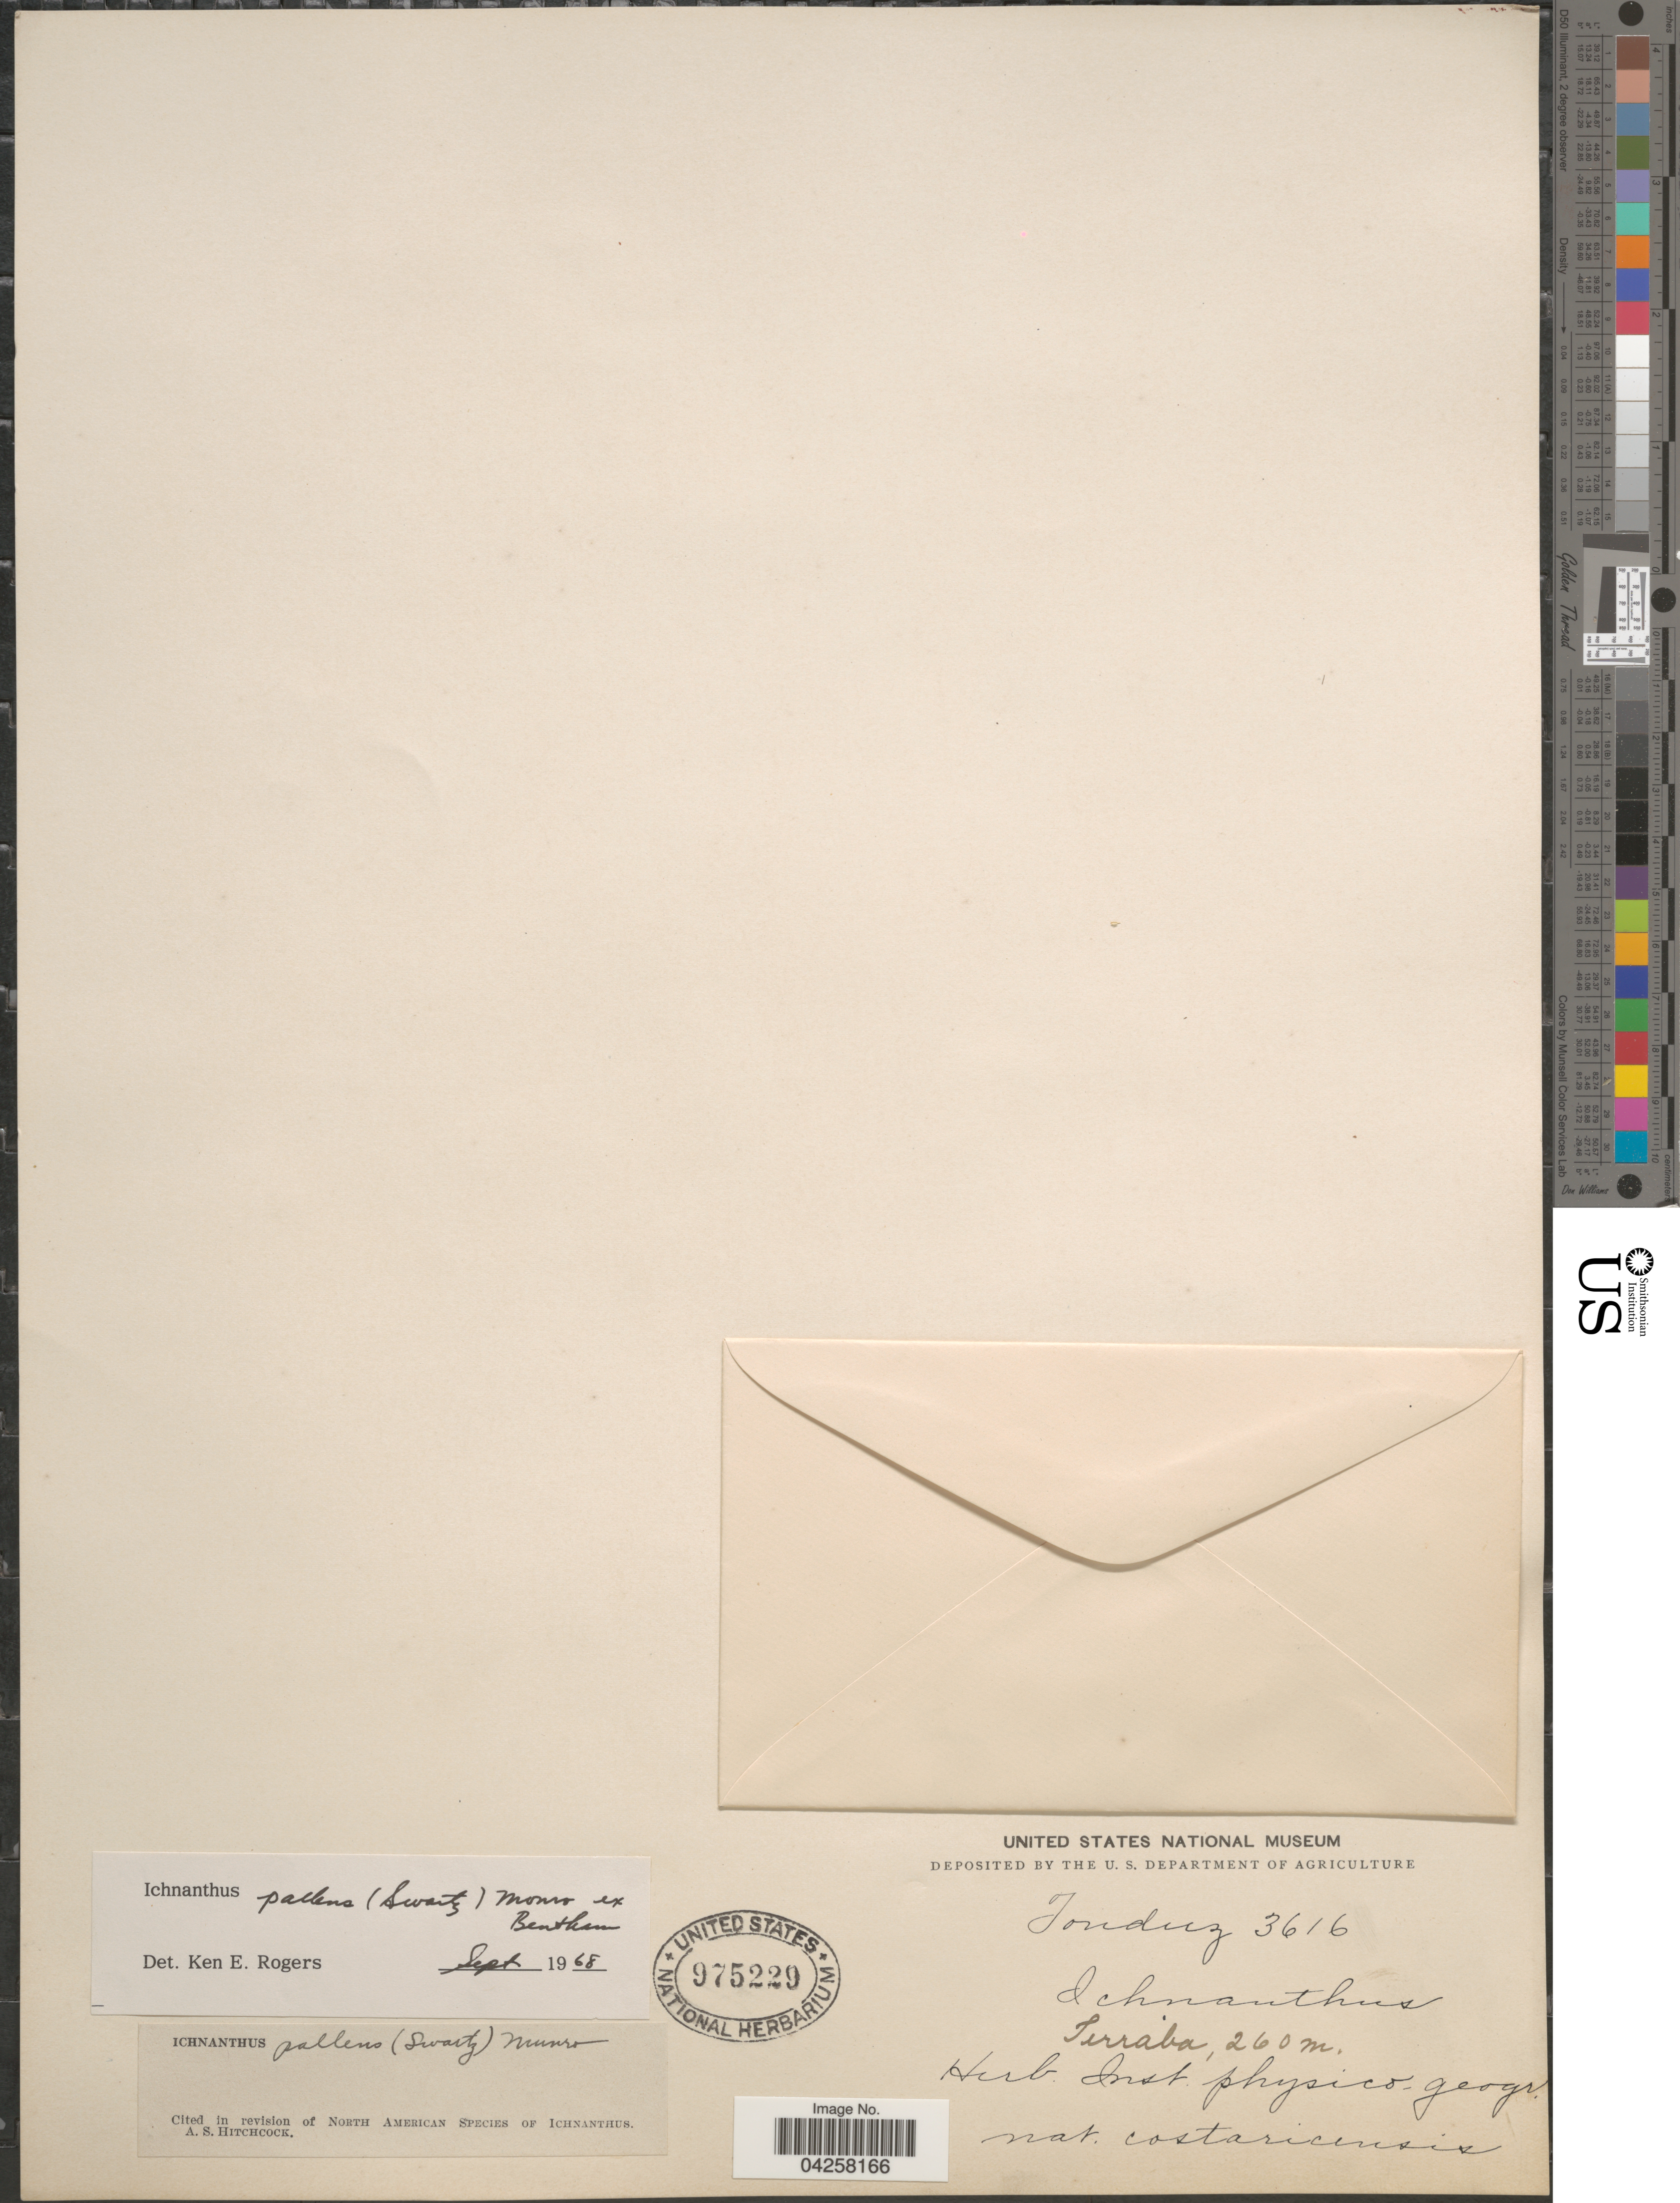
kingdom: Plantae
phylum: Tracheophyta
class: Liliopsida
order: Poales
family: Poaceae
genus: Ichnanthus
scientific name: Ichnanthus pallens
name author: (Sw.) Munro ex Benth.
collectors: Tonduz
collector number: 3616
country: Costa Rica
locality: Terraba.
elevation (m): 260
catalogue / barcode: US 975229